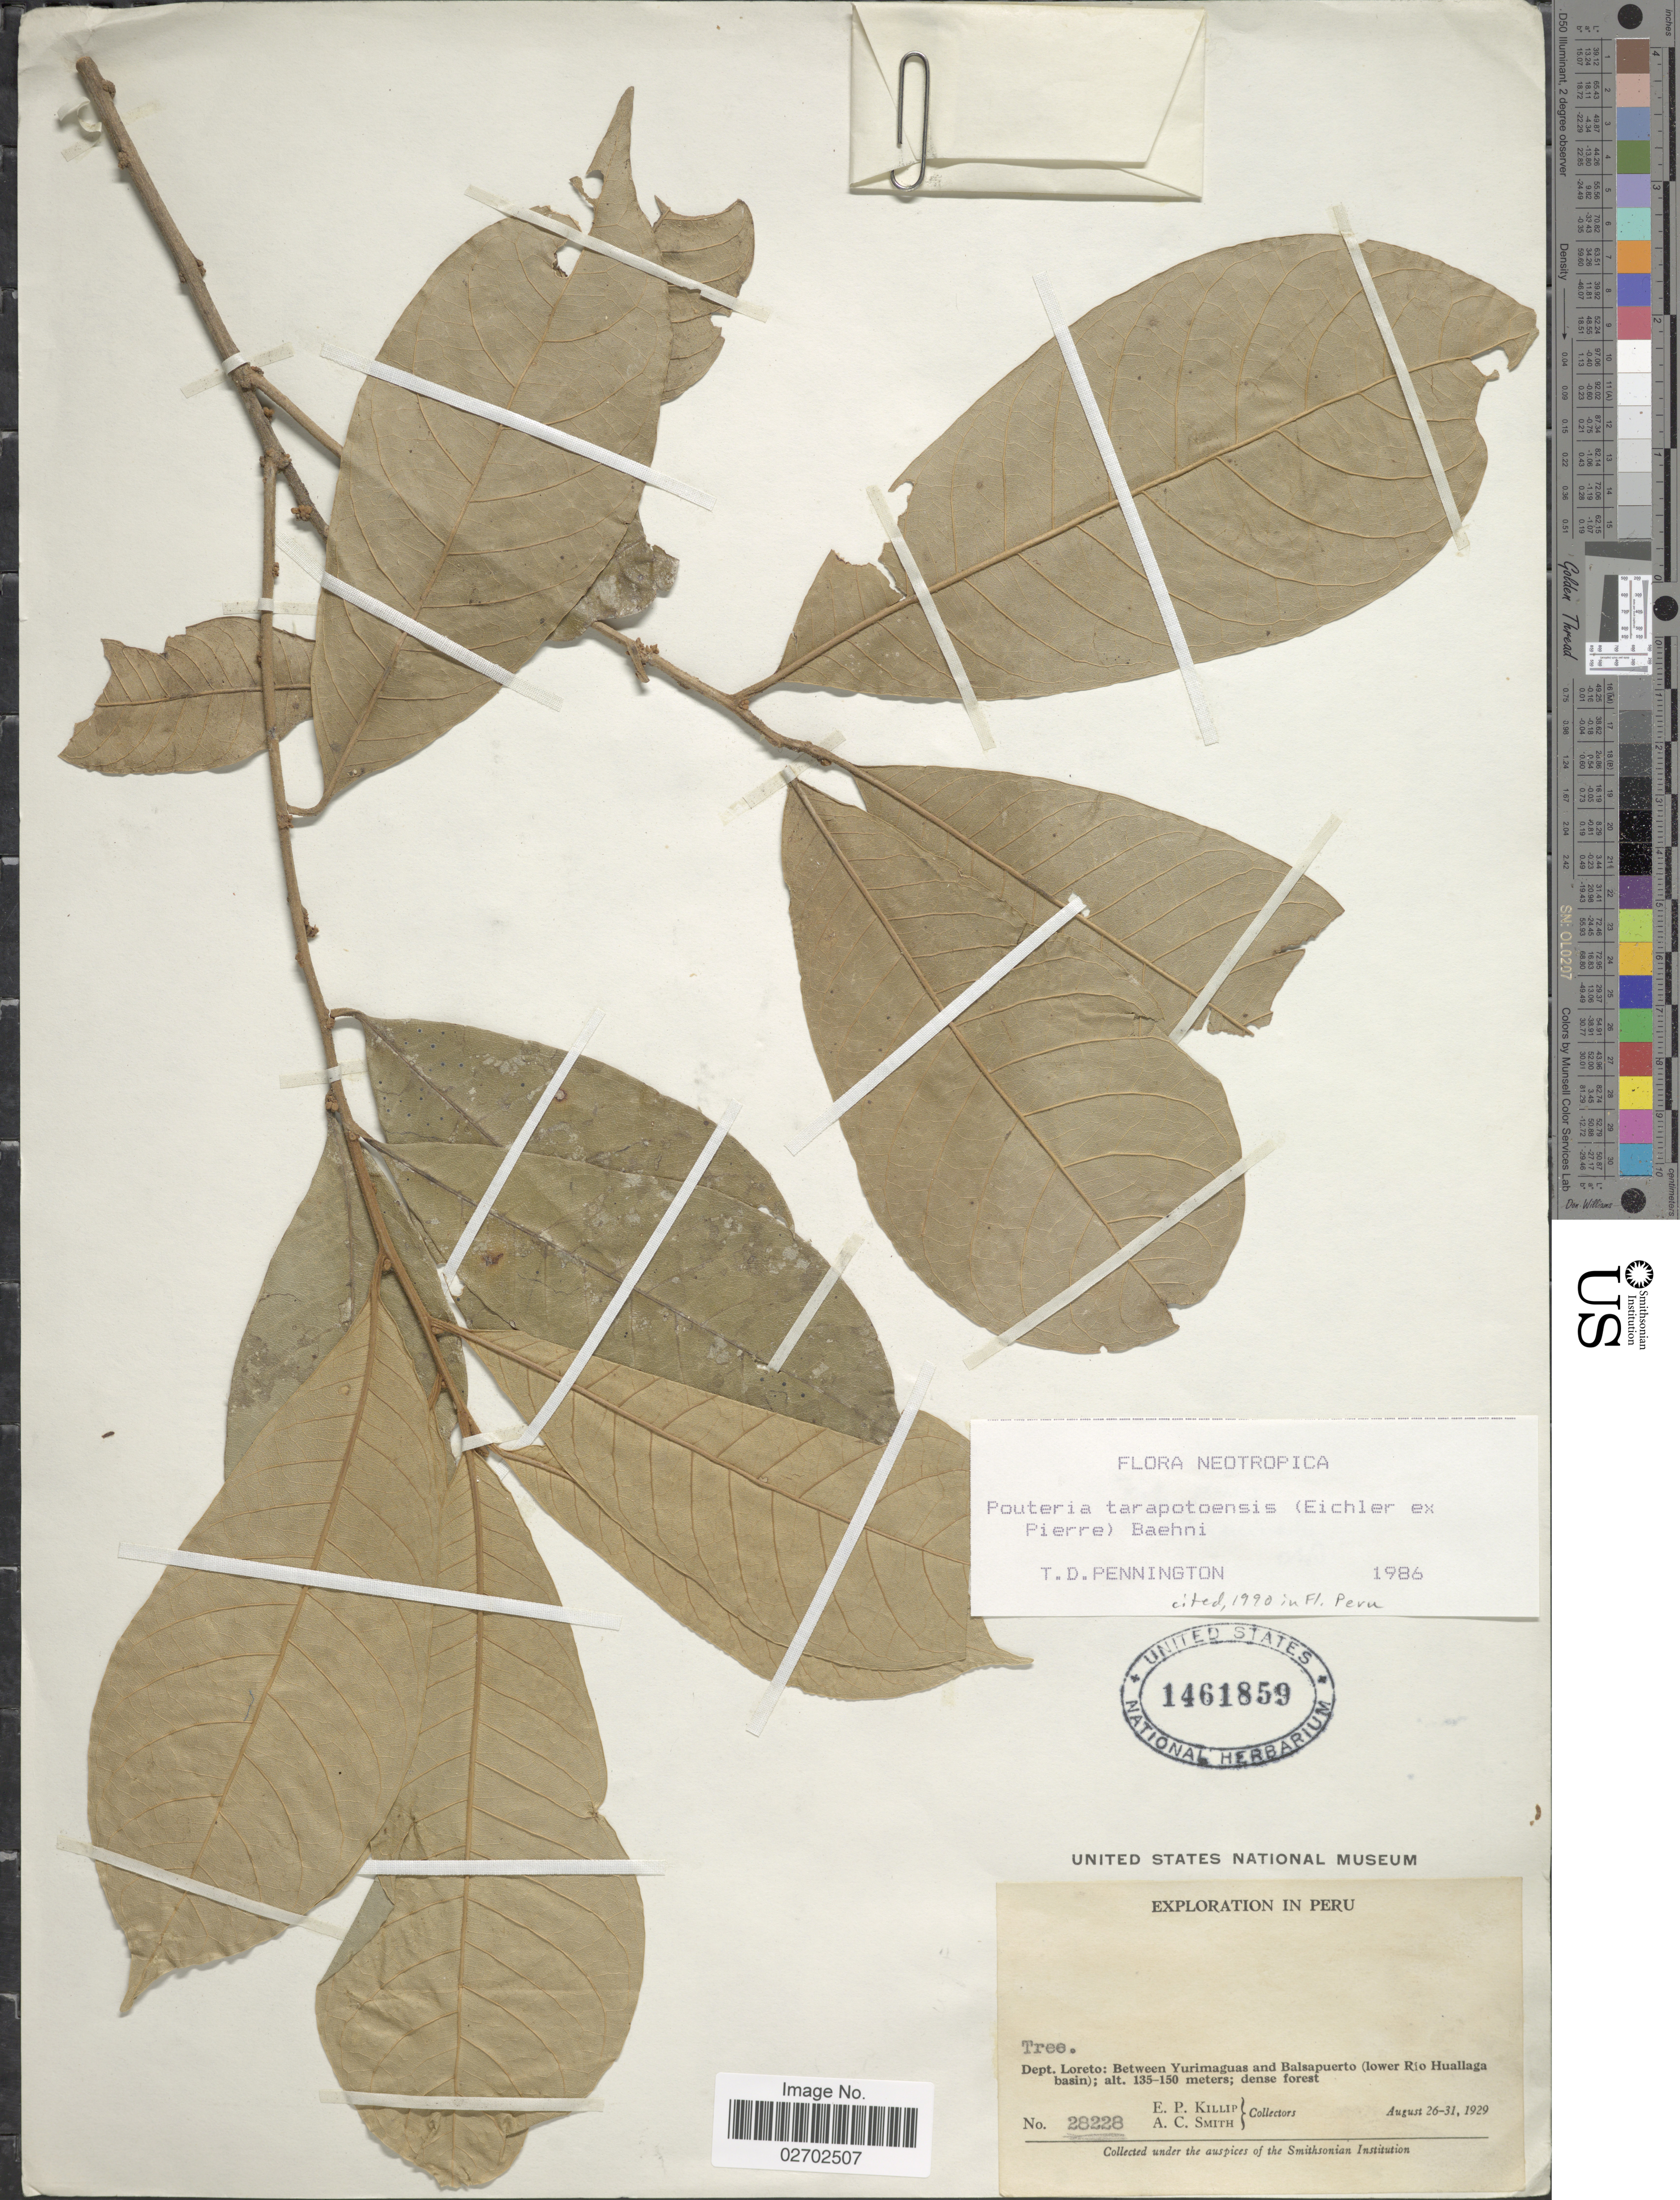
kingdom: Plantae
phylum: Tracheophyta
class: Magnoliopsida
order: Ericales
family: Sapotaceae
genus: Pouteria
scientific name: Pouteria tarapotensis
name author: (Eichlam ex Pierre) Baehni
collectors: E. P. Killip & A. C. Smith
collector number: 28228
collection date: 1929-08-26/1929-08-31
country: Peru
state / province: Loreto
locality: Dept. Loreto: Between Yurimaguas and Balsapuerto (lower Rio Huallaga basin).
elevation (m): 135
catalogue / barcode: US 1461859